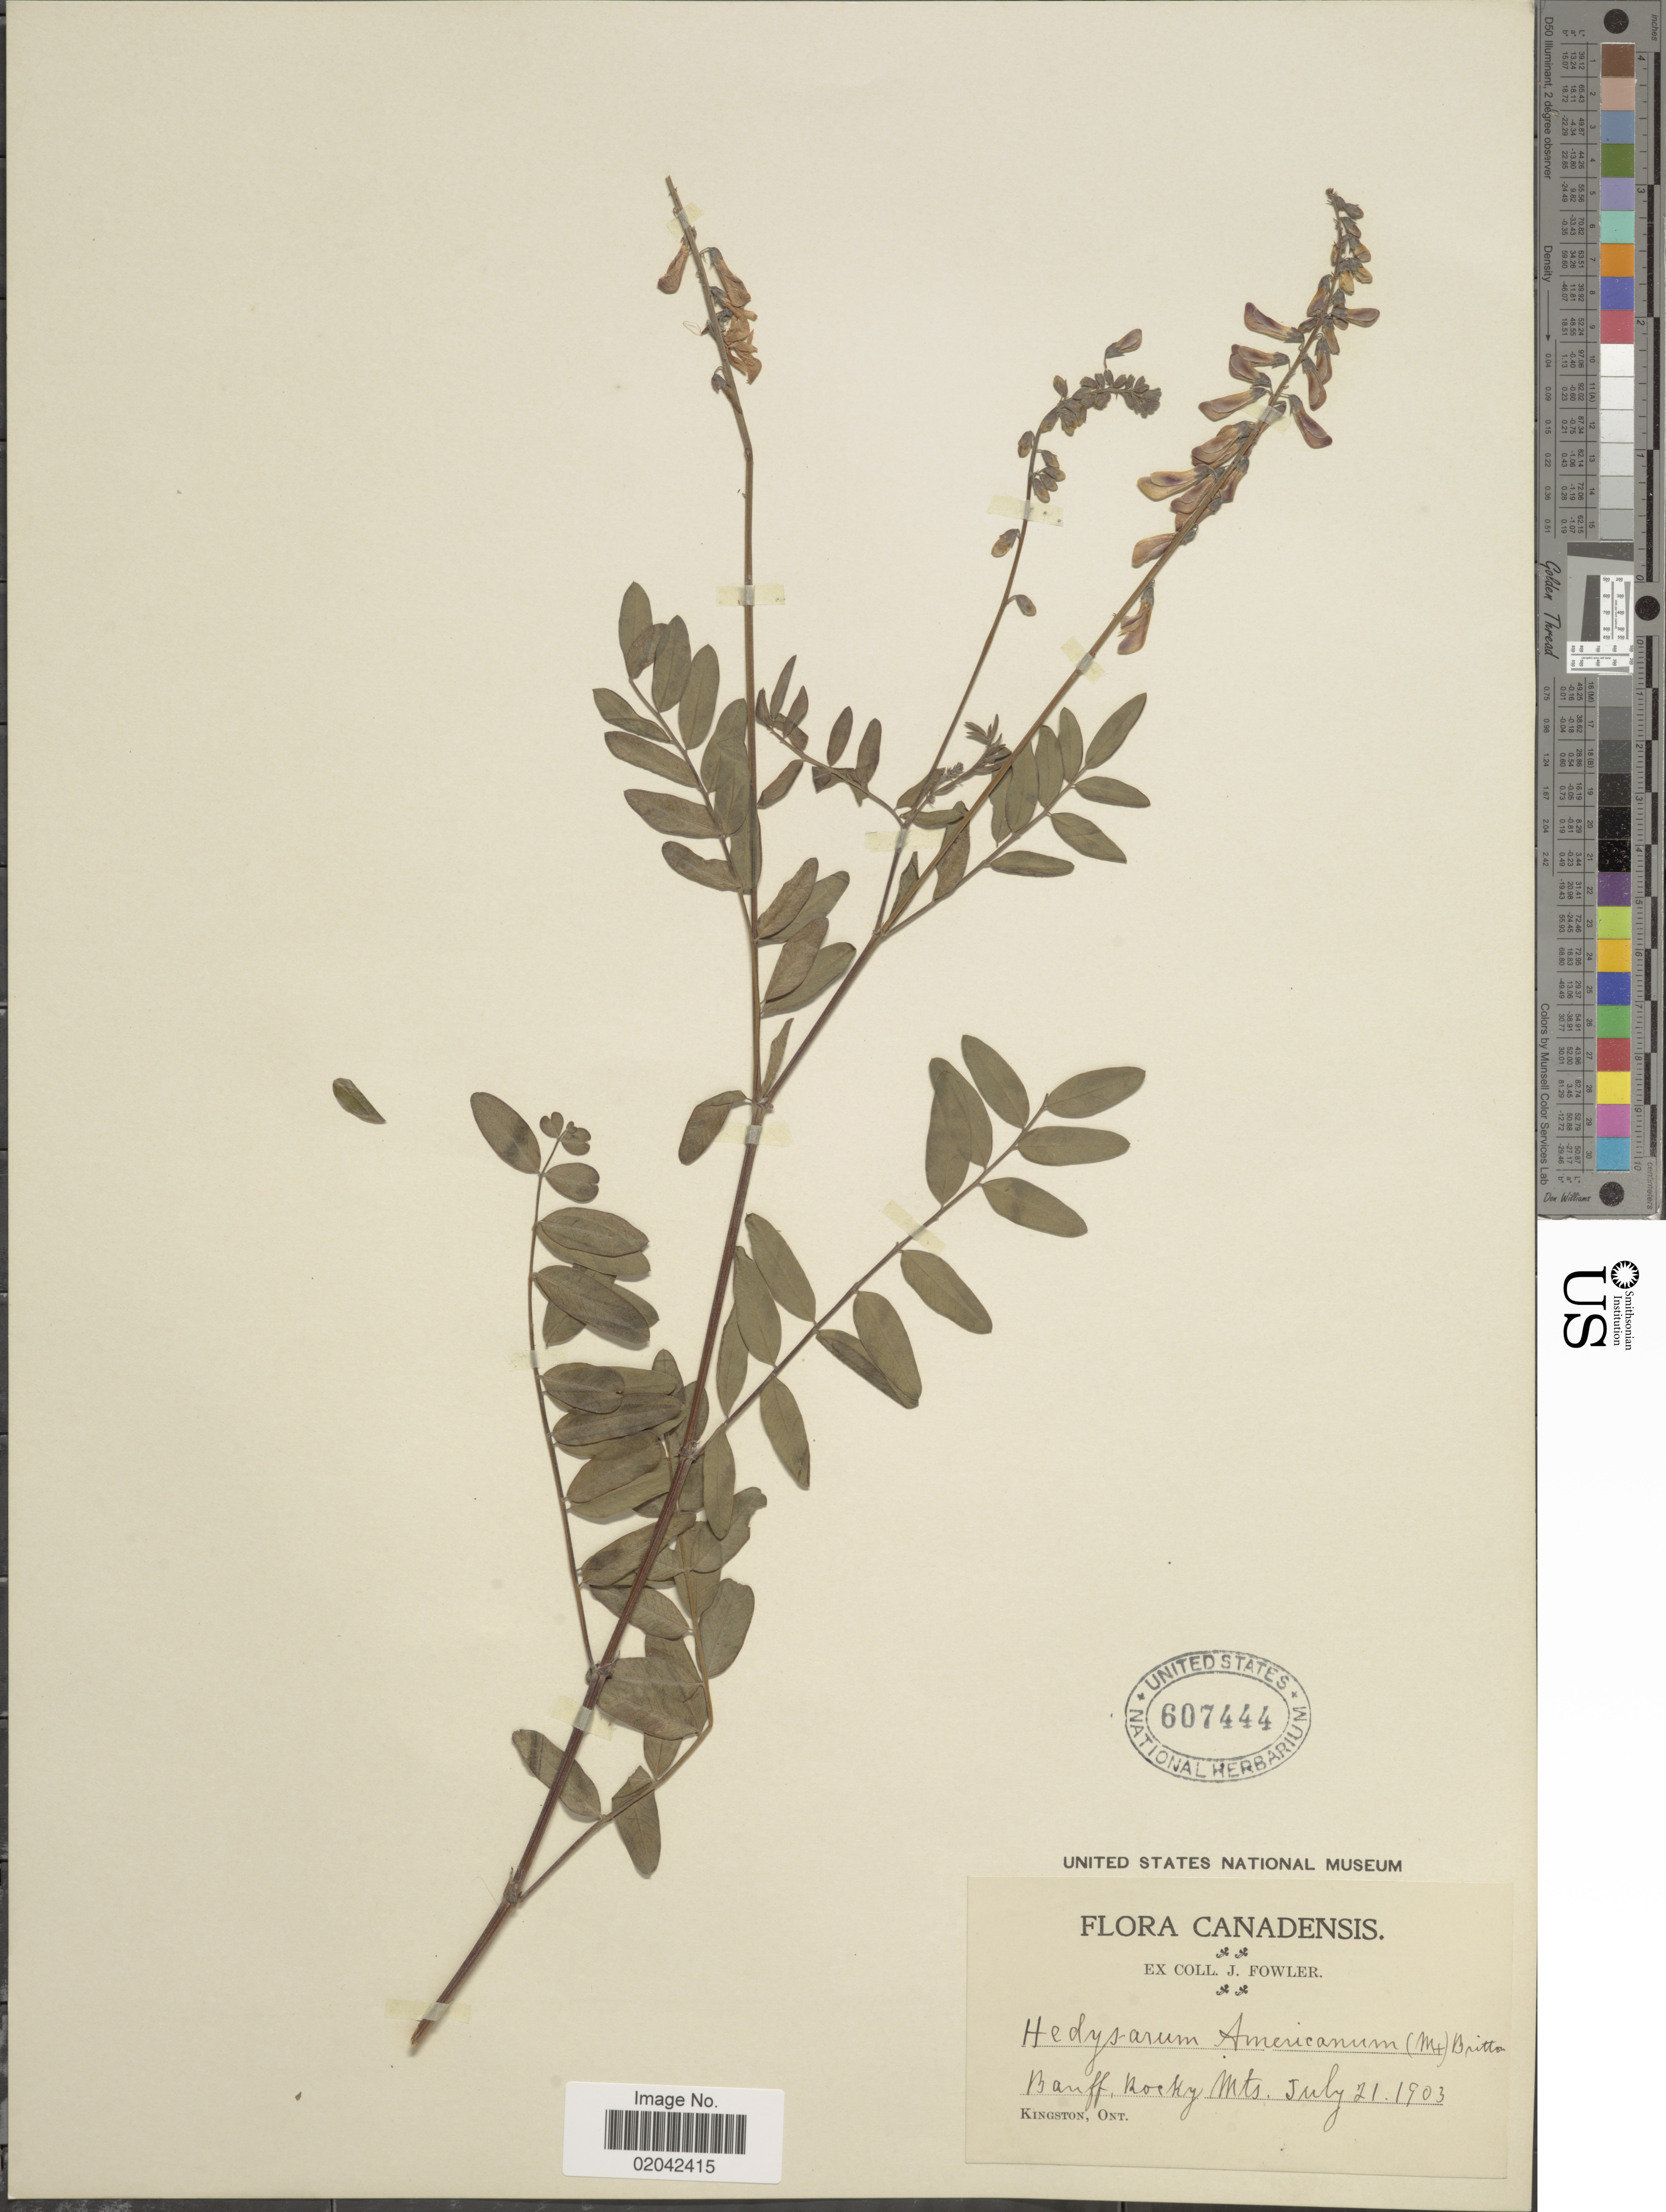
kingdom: Plantae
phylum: Tracheophyta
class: Magnoliopsida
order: Fabales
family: Fabaceae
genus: Hedysarum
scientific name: Hedysarum alpinum var. americanum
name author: Michx. ex Pursh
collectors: J. P. Fowler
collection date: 1903-07-21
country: Canada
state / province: Alberta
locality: Banff, Rocky Mts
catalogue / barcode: US 607444